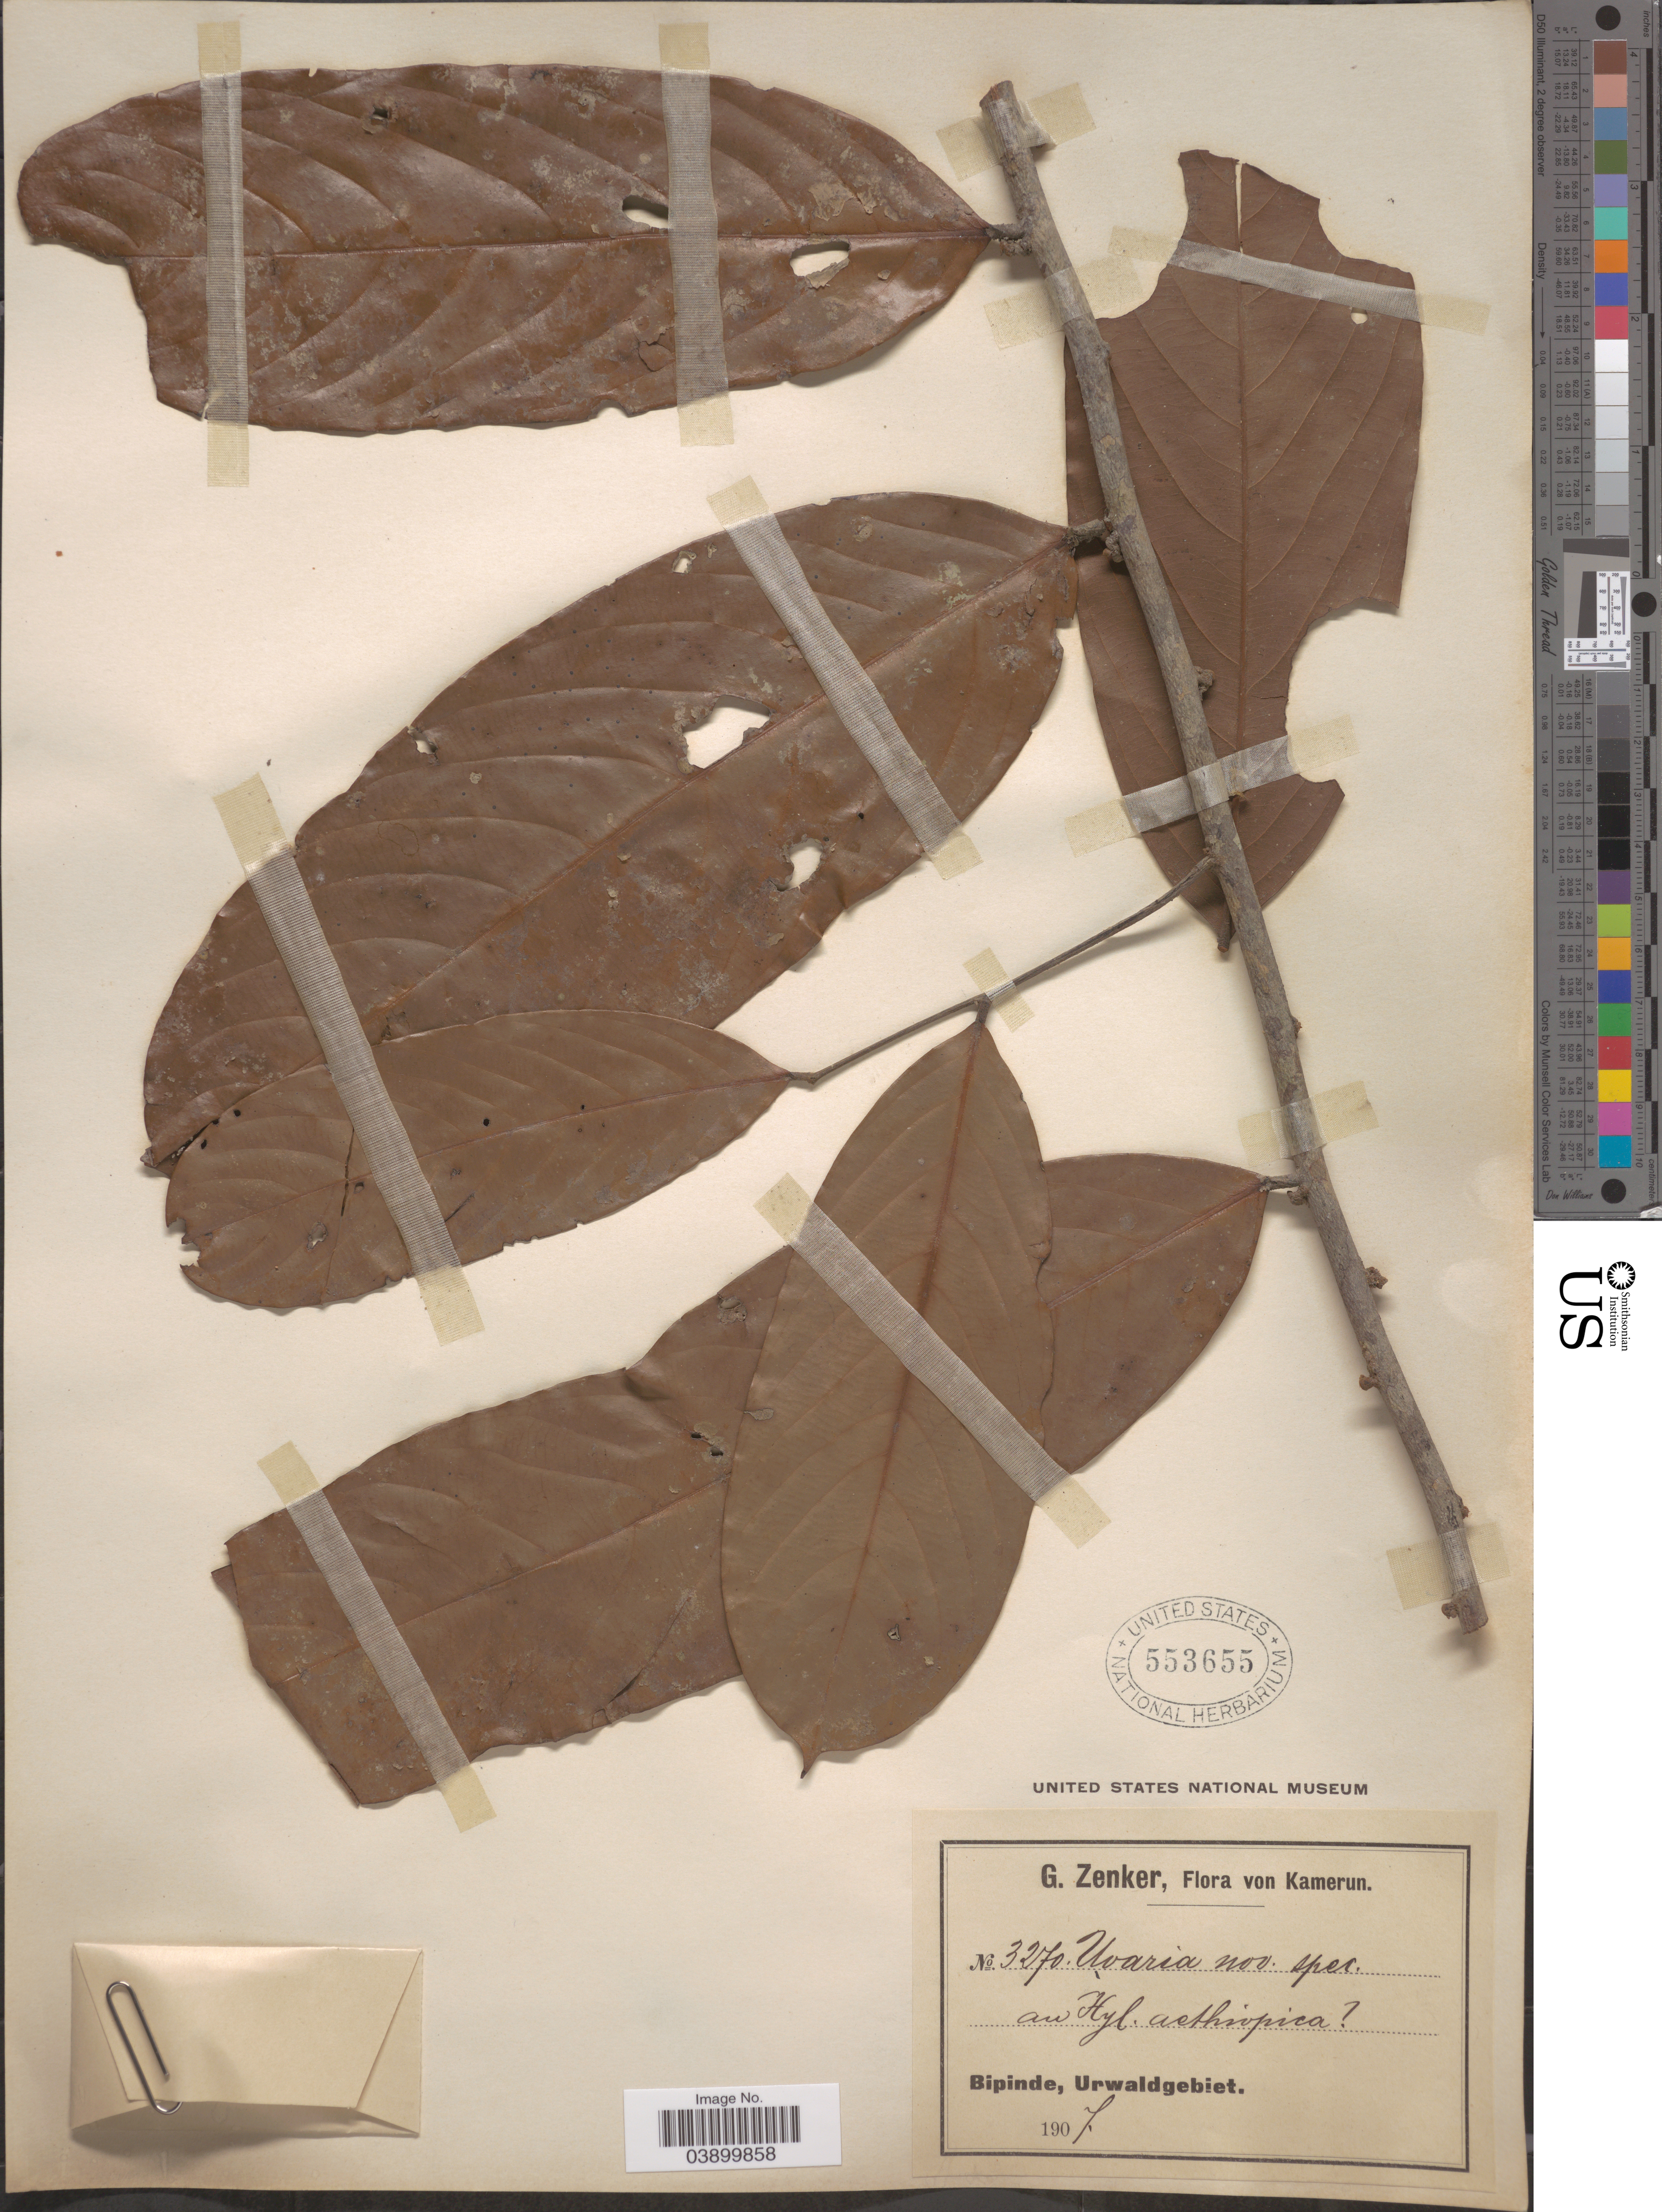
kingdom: Plantae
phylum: Tracheophyta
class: Magnoliopsida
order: Magnoliales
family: Annonaceae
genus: Uvaria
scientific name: Uvaria sp.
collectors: G. A. Zenker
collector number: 3270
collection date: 1907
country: Cameroon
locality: Bipinde, Urwaldgebiet.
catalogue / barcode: US 553655